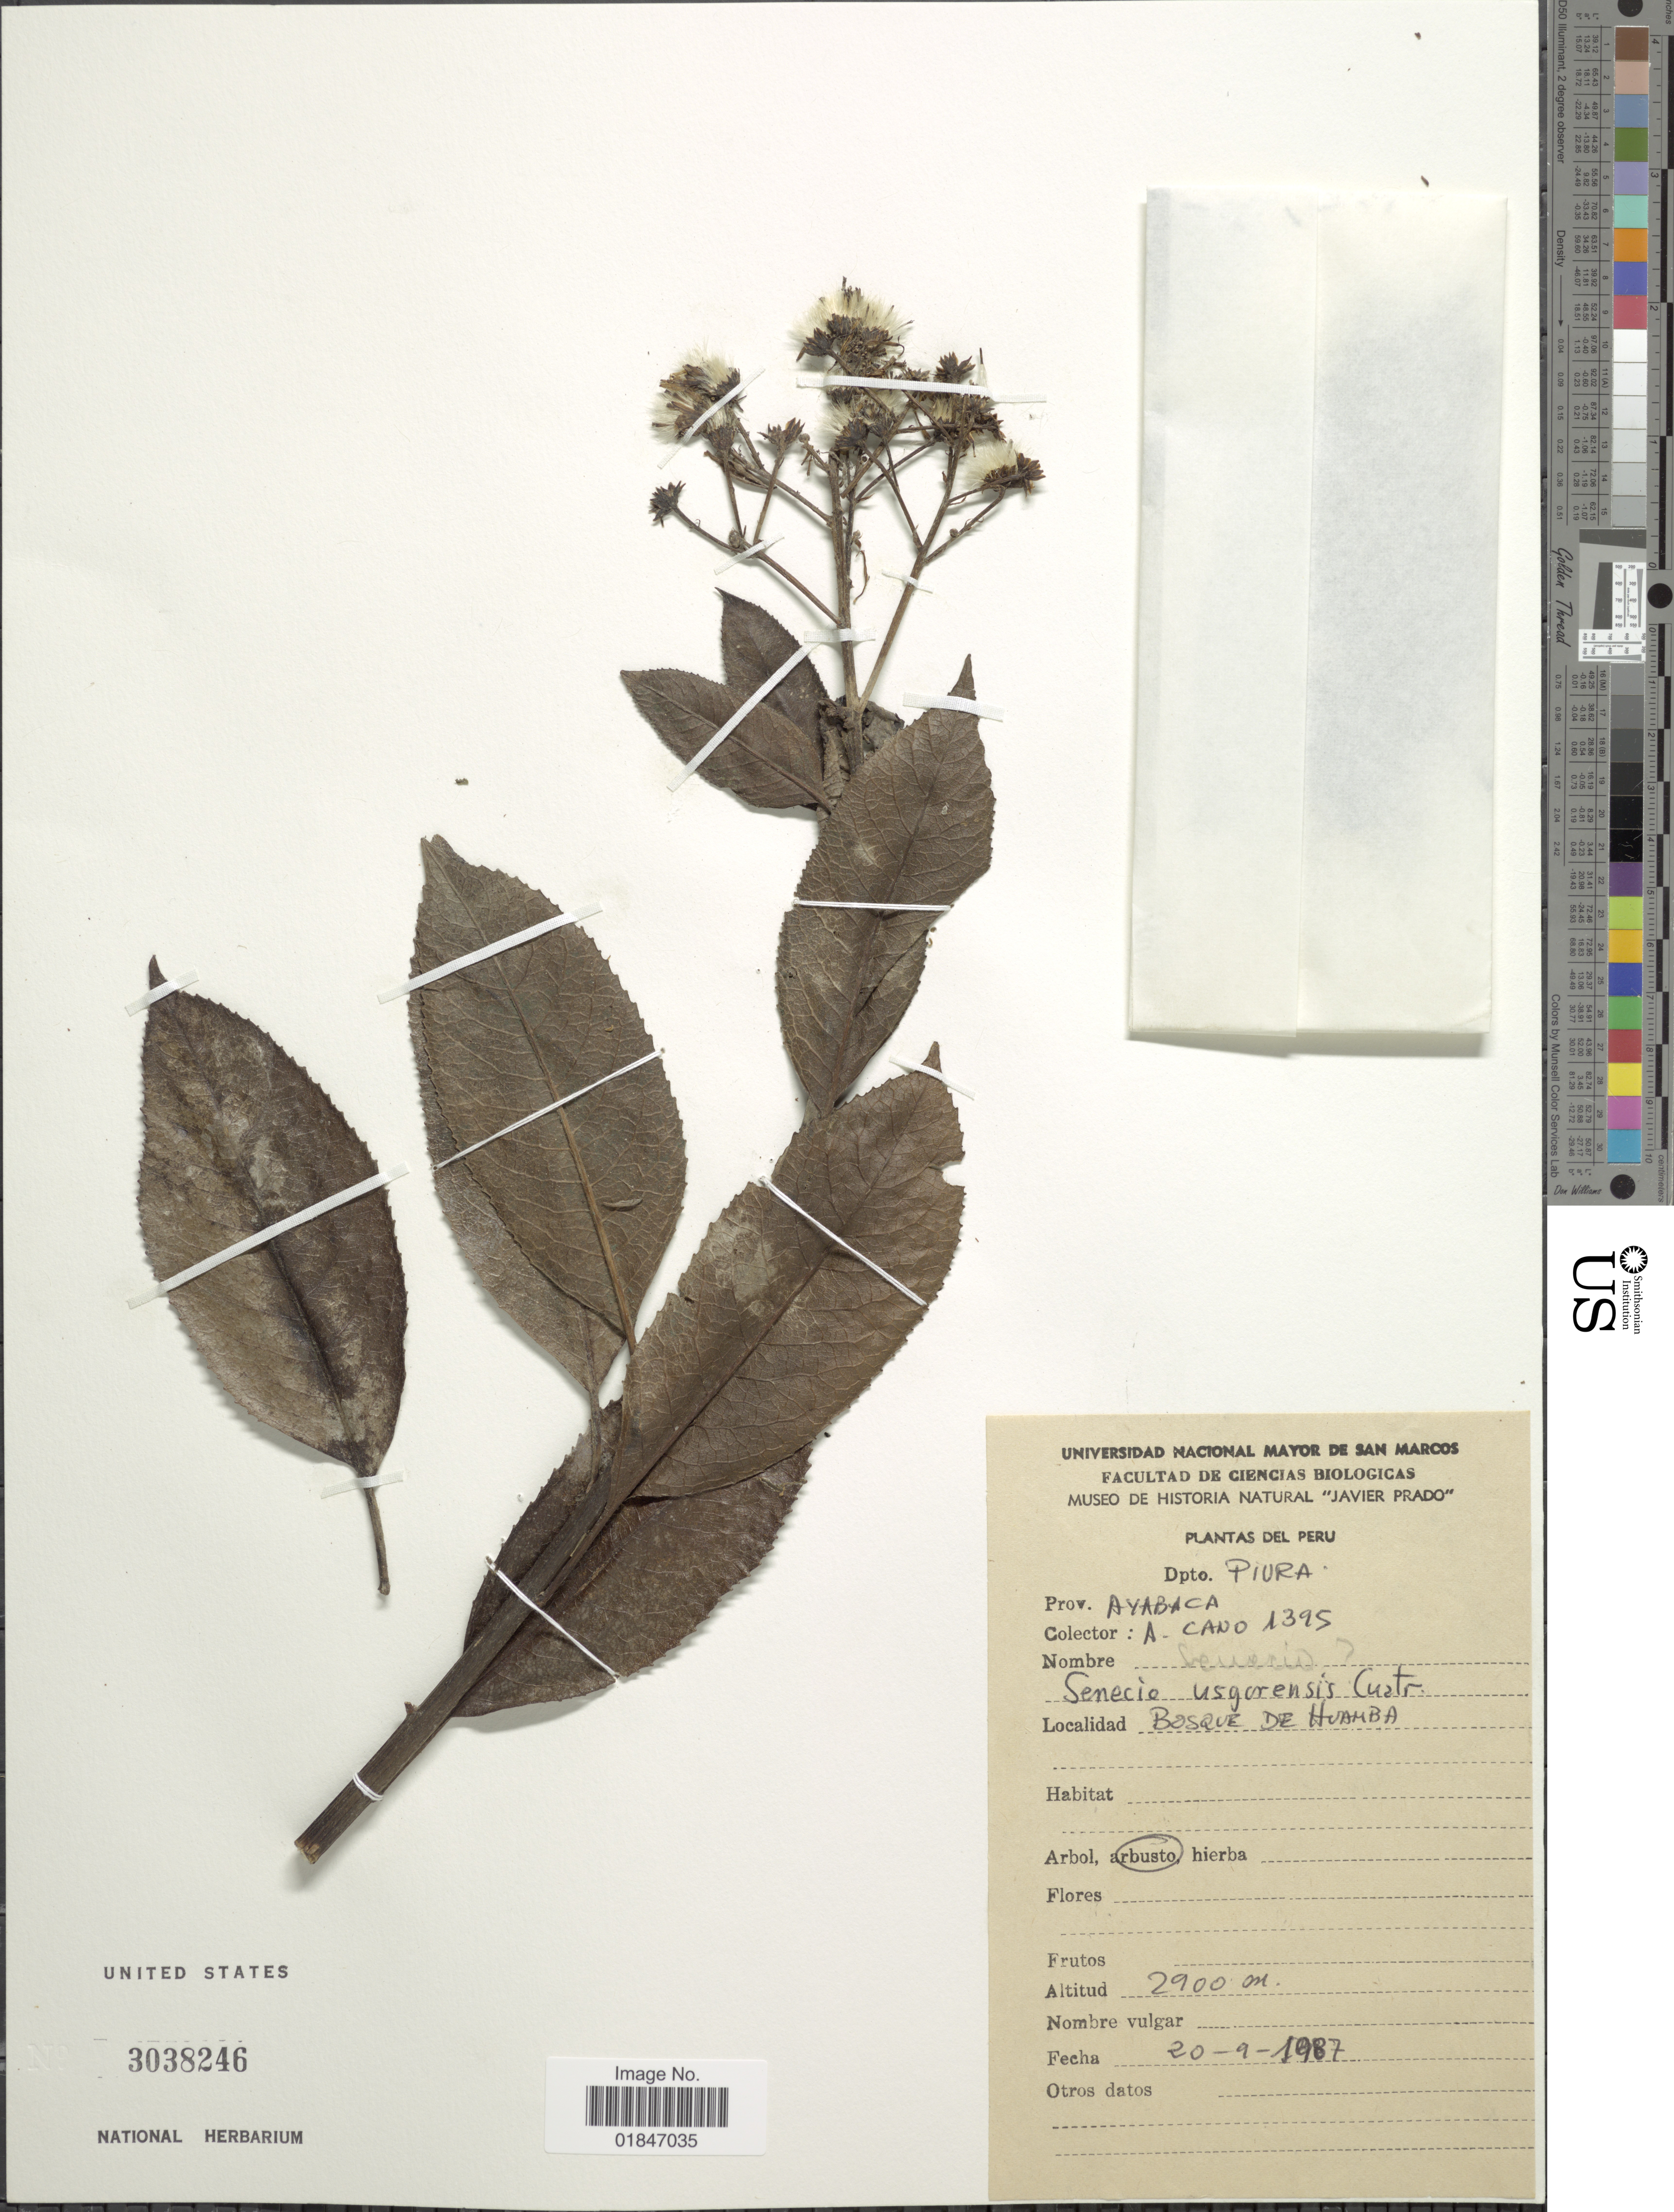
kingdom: Plantae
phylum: Tracheophyta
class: Magnoliopsida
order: Asterales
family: Asteraceae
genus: Dendrophorbium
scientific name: Dendrophorbium usgorense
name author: (Cuatrec.) C. Jeffrey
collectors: A. Cano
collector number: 1395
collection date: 1987-09-20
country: Peru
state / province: Piura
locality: Dpto. Piura. Prov. Ayabaca. Bosque de Huamba.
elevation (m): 2900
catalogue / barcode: US 3038246